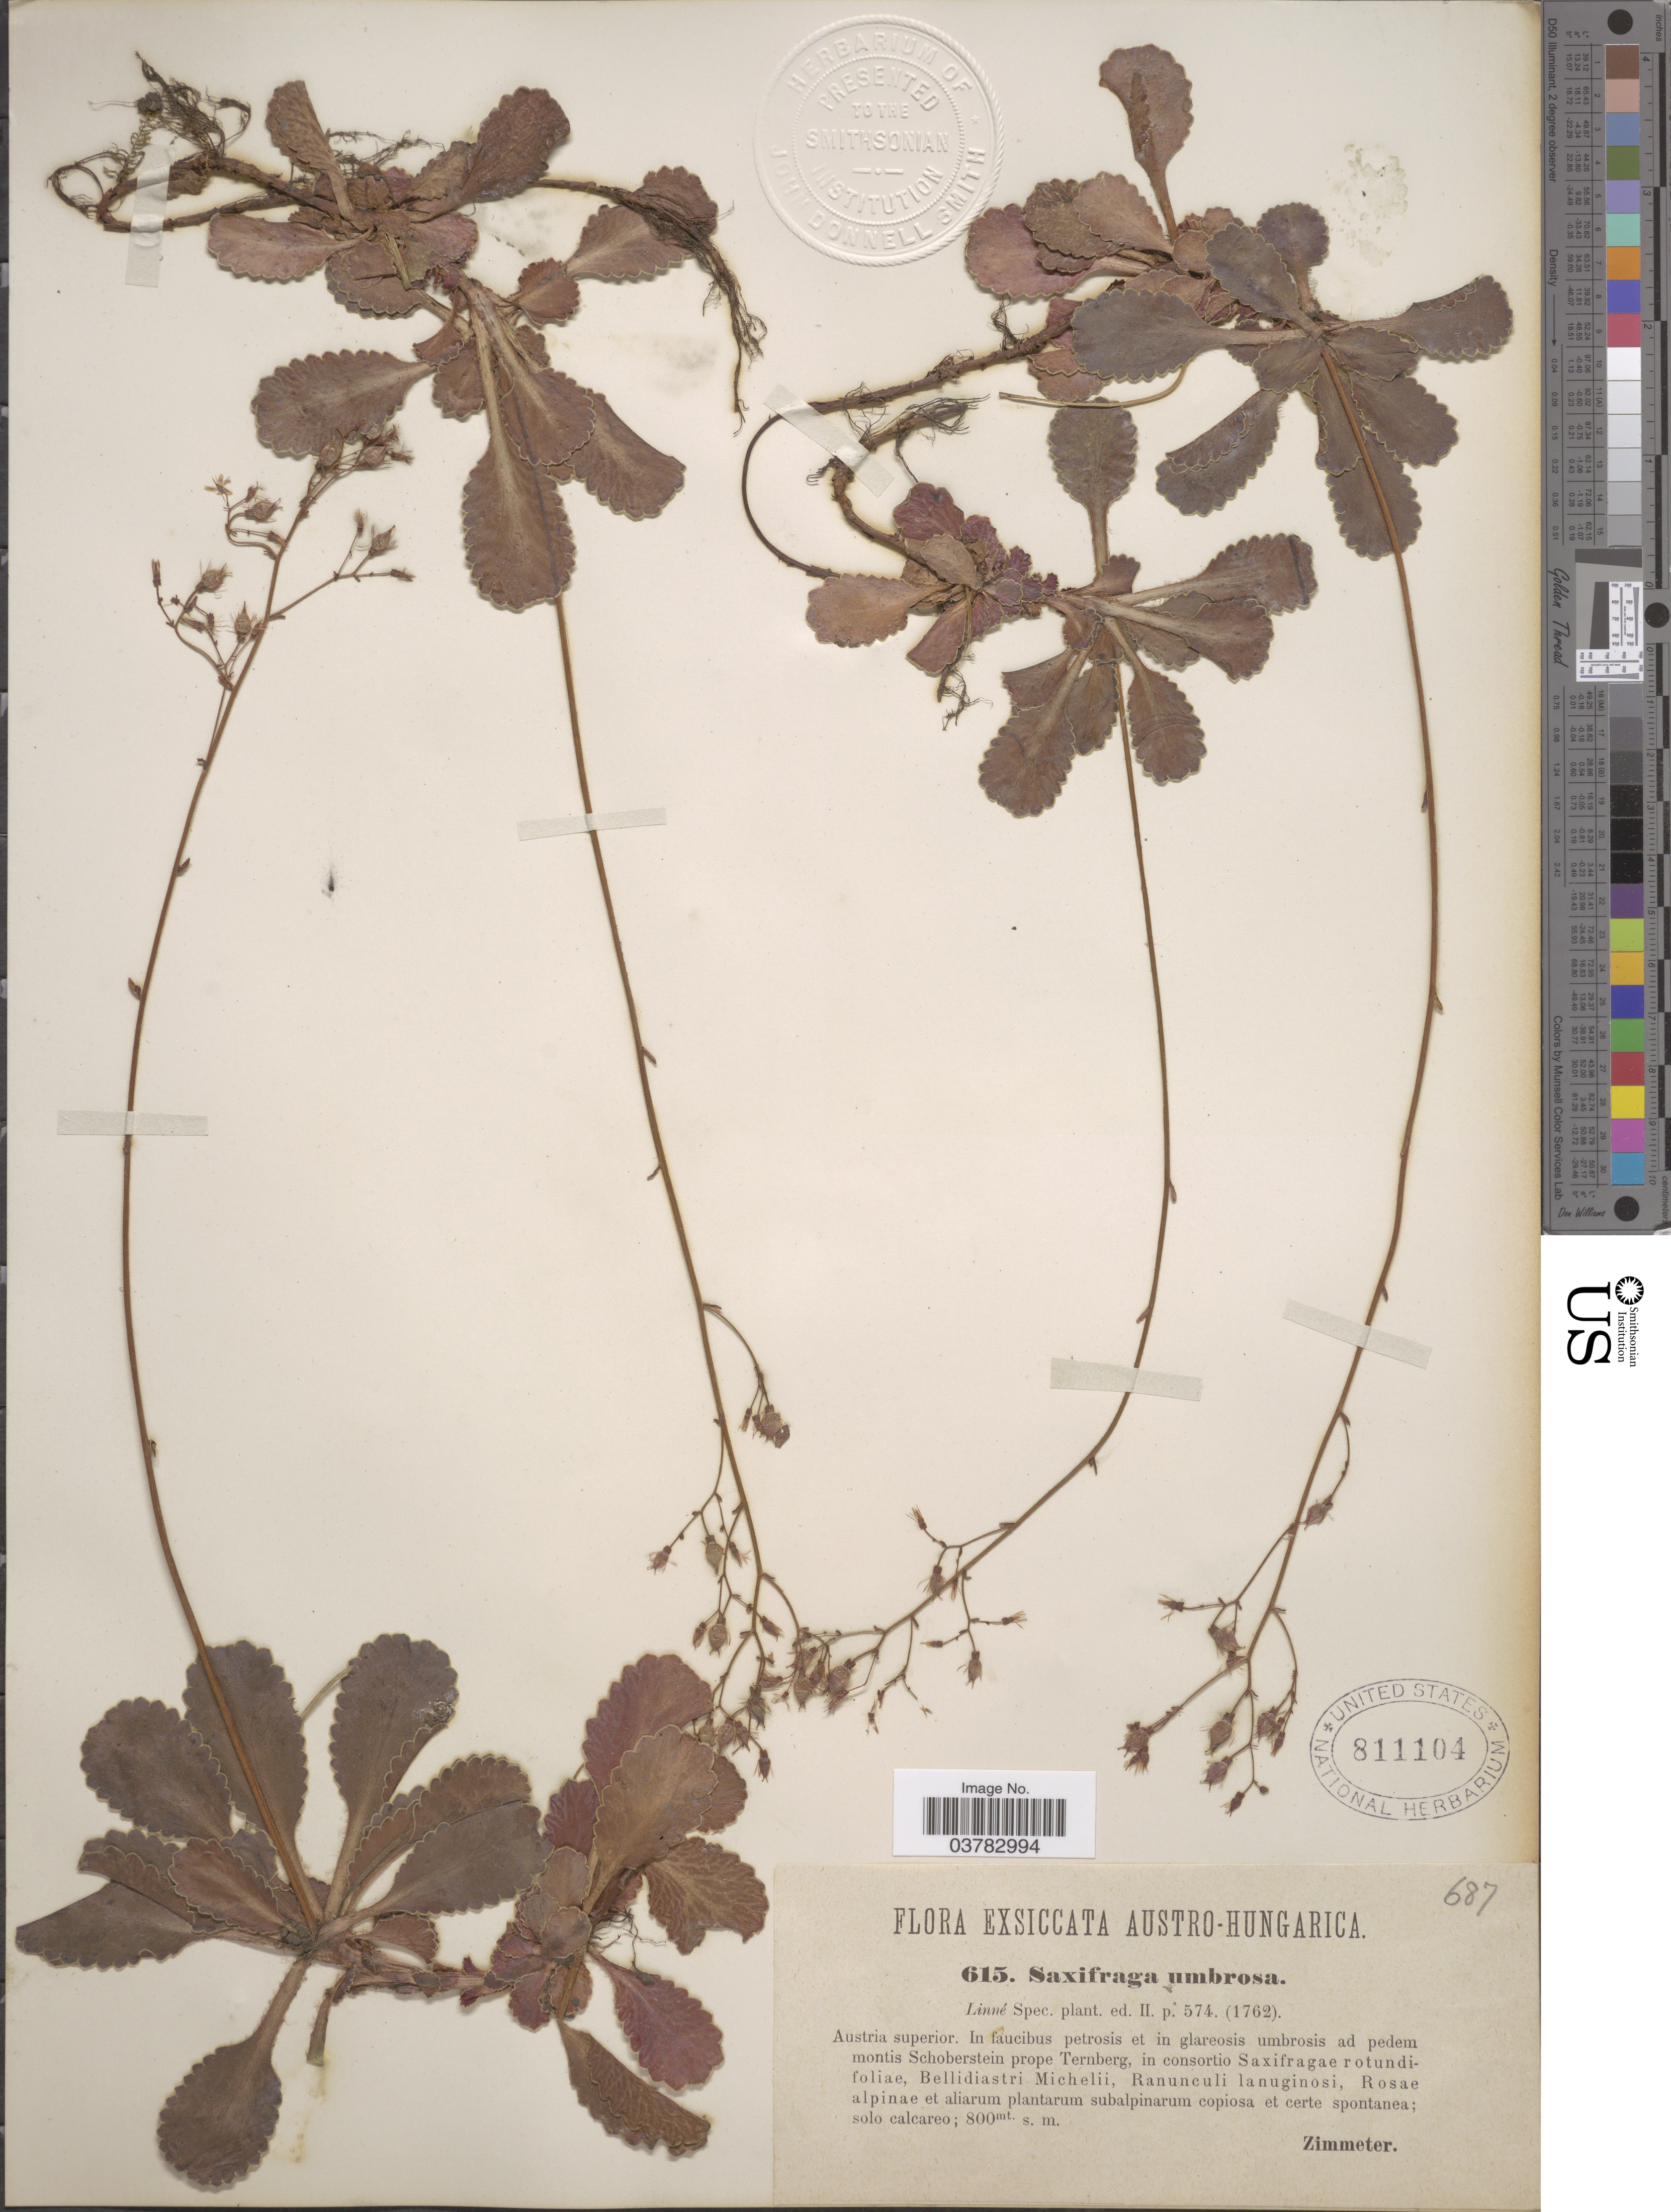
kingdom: Plantae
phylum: Tracheophyta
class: Magnoliopsida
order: Saxifragales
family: Saxifragaceae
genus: Saxifraga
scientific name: Saxifraga umbrosa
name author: L.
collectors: A. Zimmeter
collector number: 615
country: Austria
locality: Austria superior. In faucibus petrosis et in glareosis umbrosis ad pedem montis Schoberstein prope Ternberg.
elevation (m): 800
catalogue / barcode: US 811104